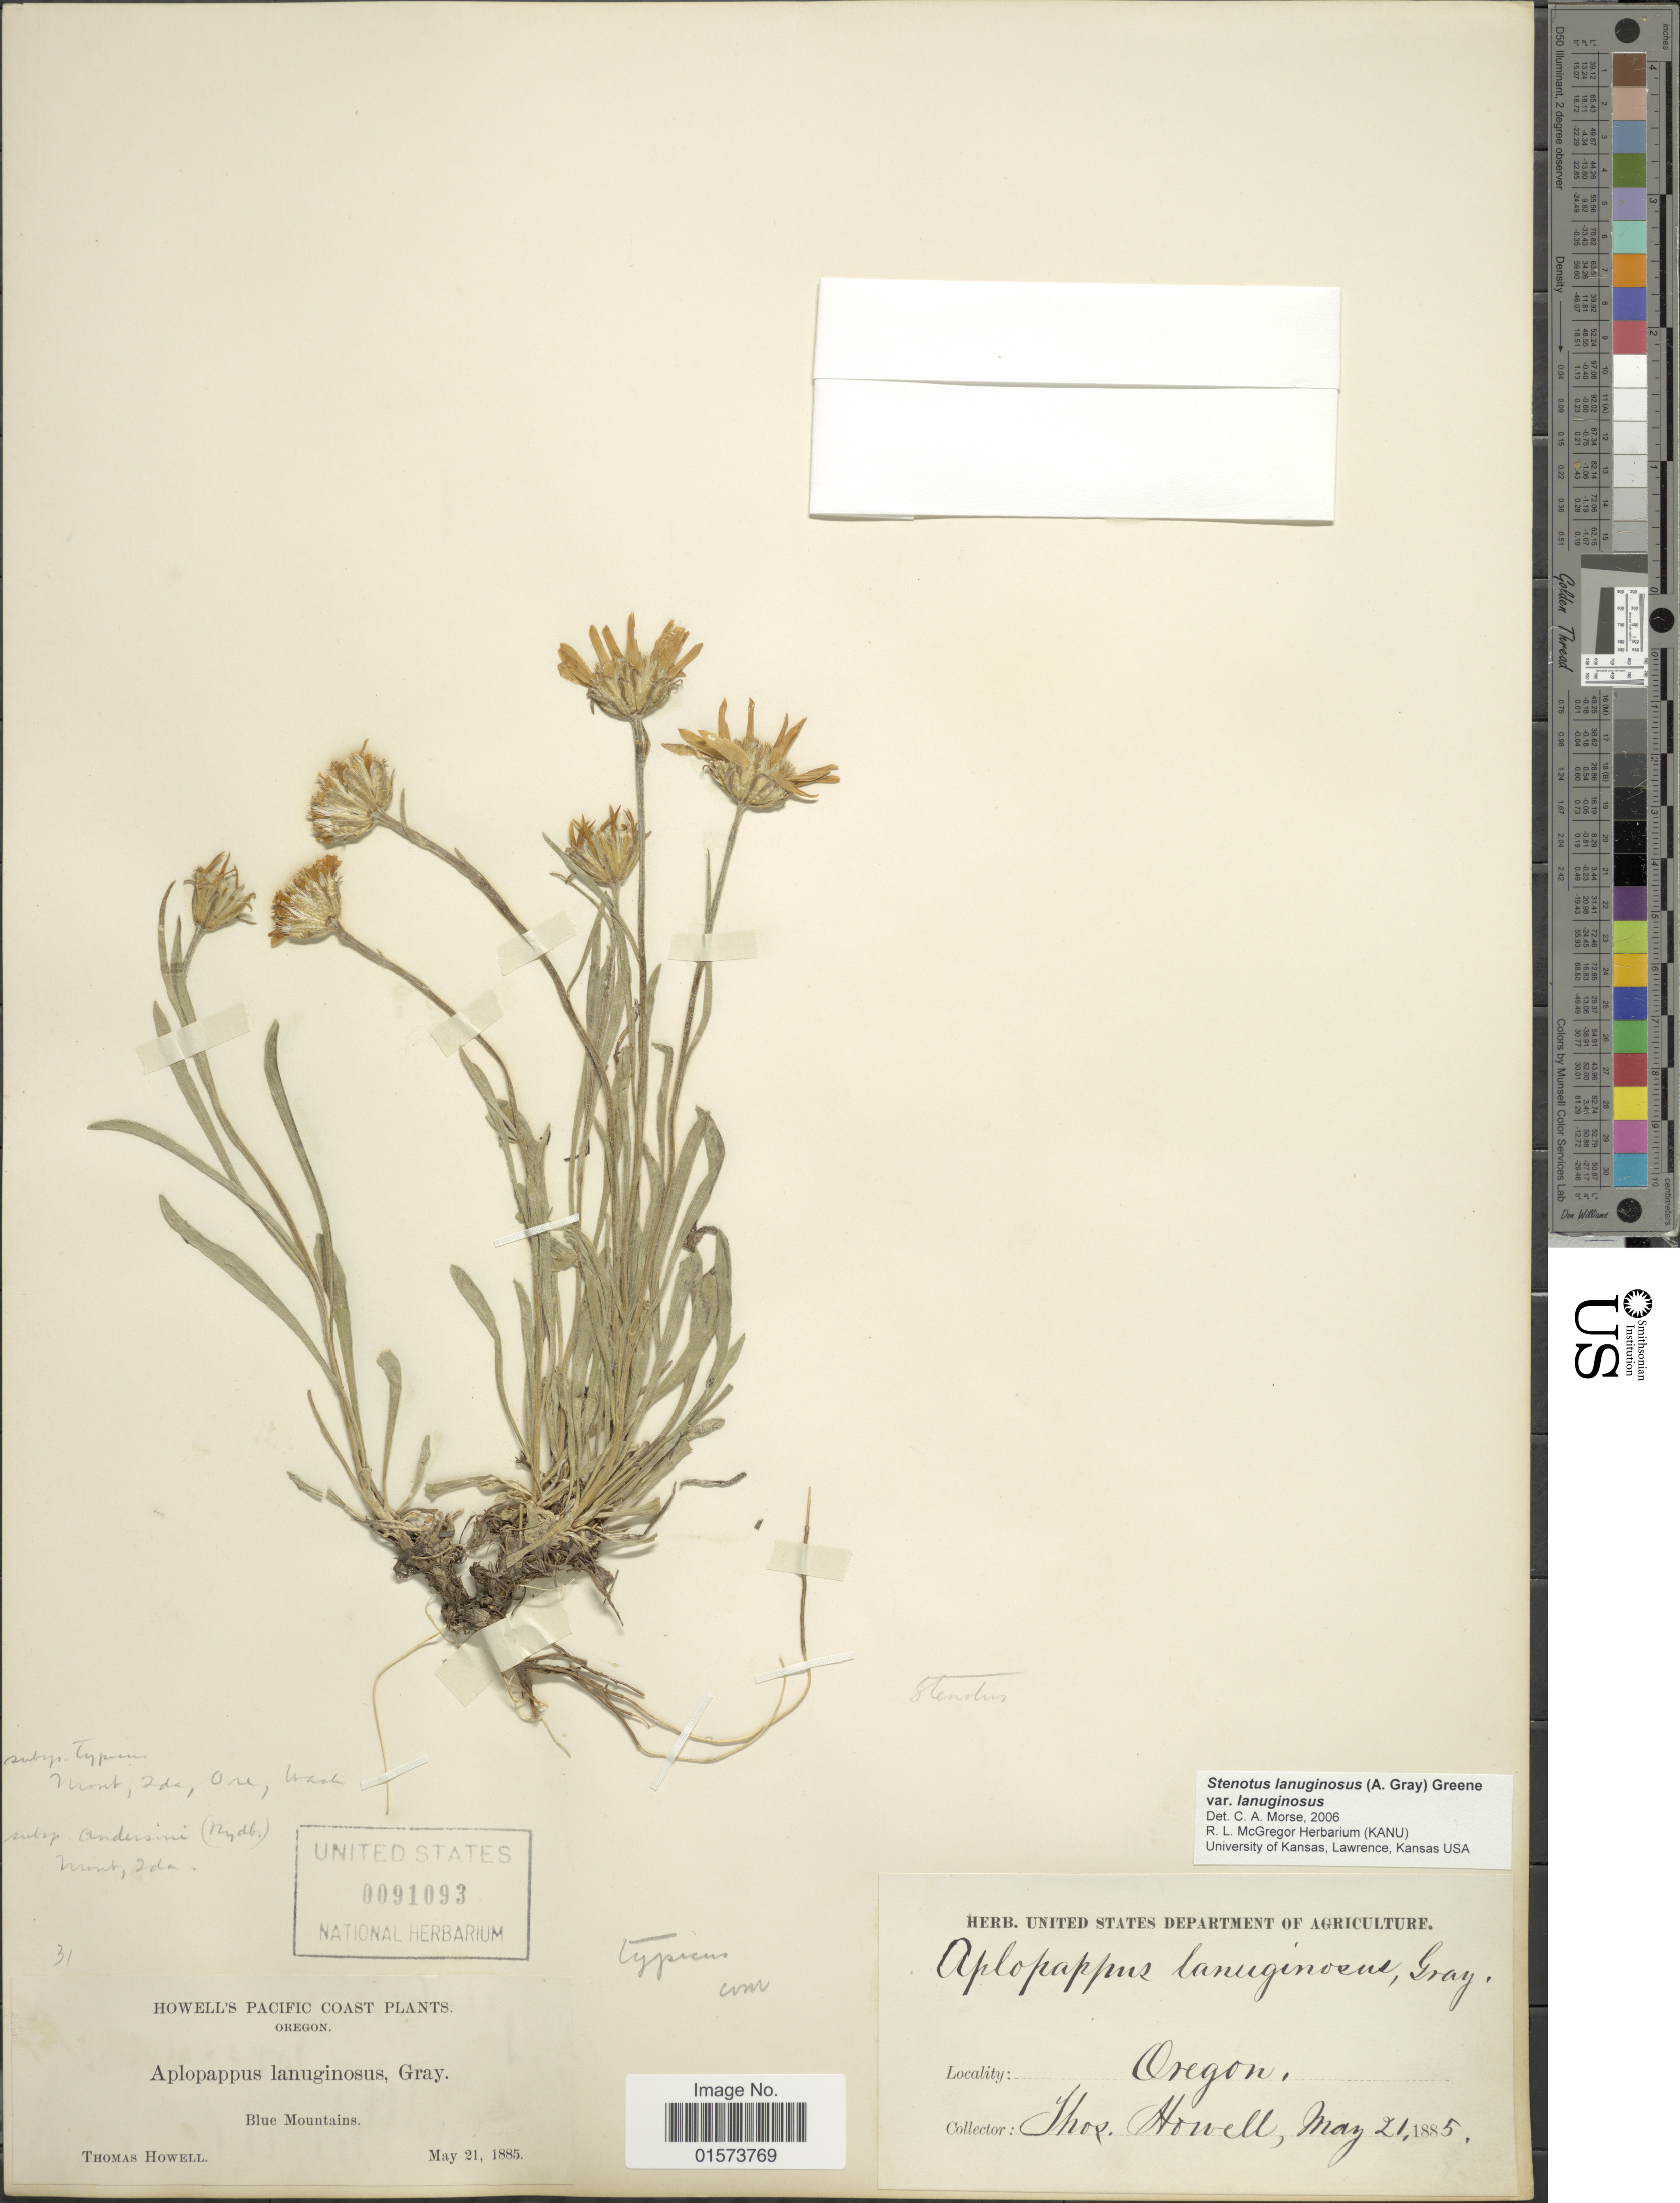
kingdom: Plantae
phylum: Tracheophyta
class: Magnoliopsida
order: Asterales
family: Asteraceae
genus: Stenotus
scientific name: Stenotus lanuginosus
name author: (A. Gray) Greene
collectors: T. Howell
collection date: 1885-05-21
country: United States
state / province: Oregon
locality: Pacific Coast, Blue Mountains